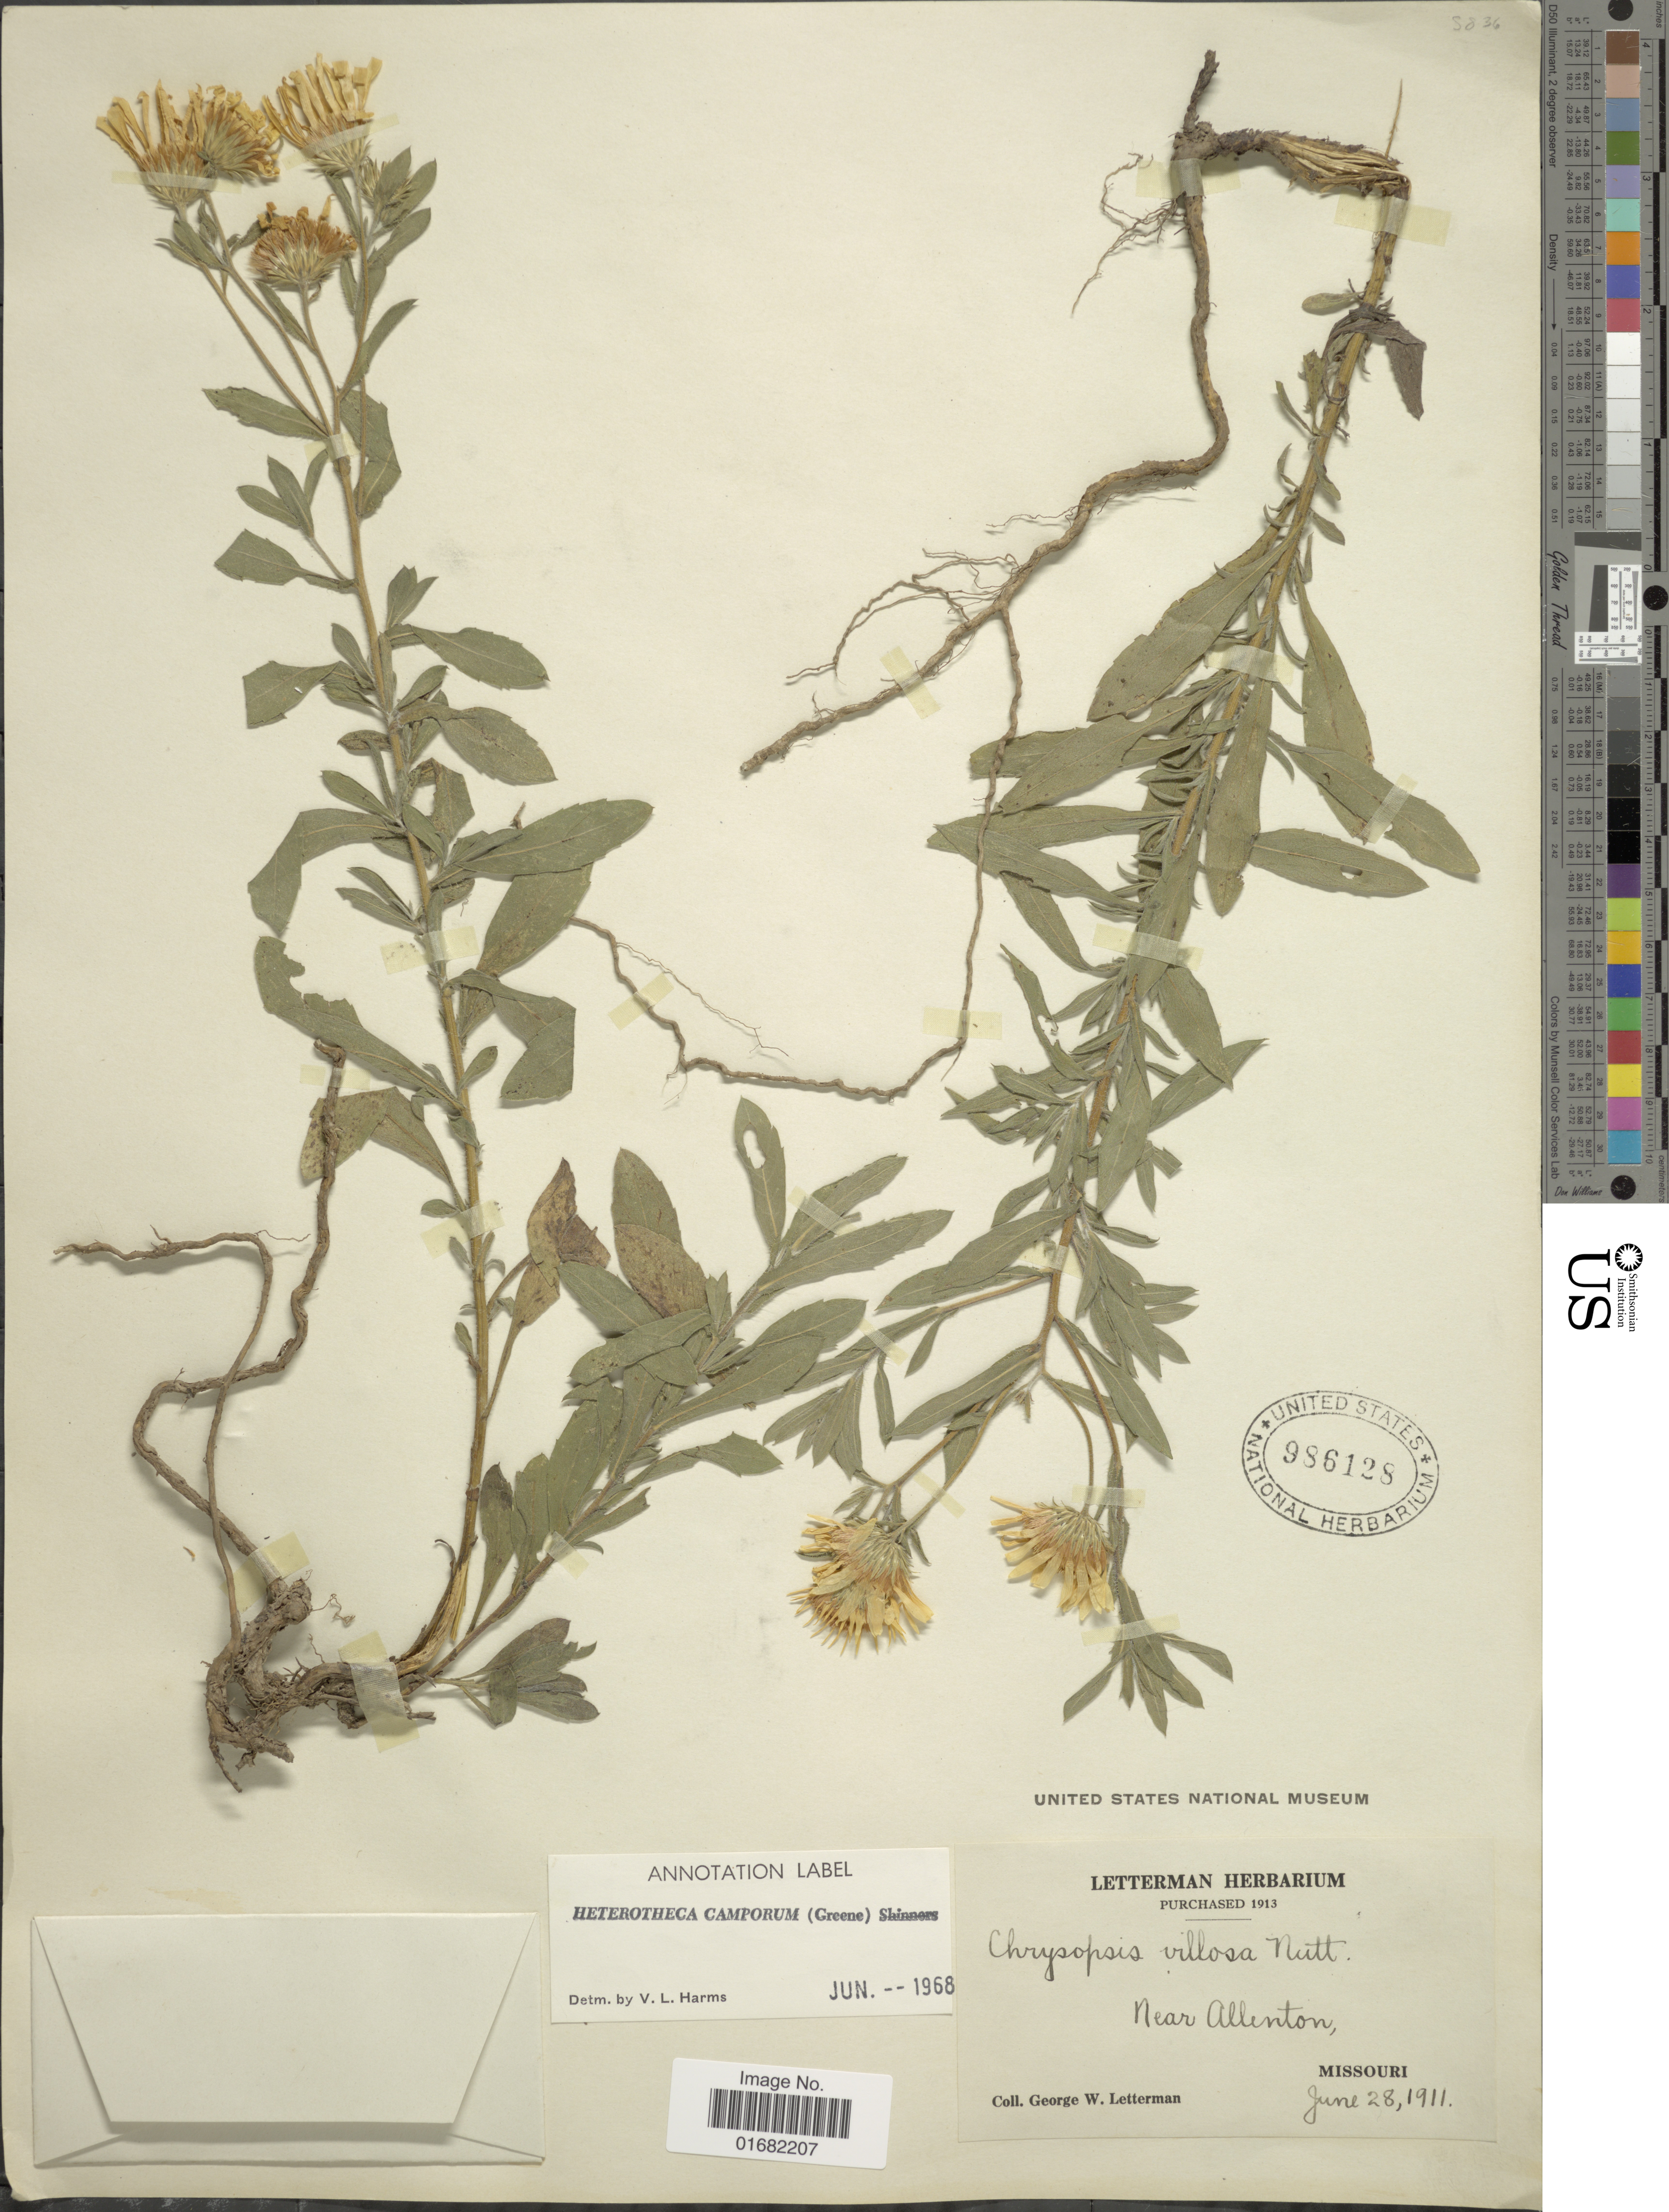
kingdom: Plantae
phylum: Tracheophyta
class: Magnoliopsida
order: Asterales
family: Asteraceae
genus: Heterotheca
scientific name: Heterotheca camporum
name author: (Greene) Shinners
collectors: G. W. Letterman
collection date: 1911-06-28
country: United States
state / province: Missouri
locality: Near Allenton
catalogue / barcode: US 986128